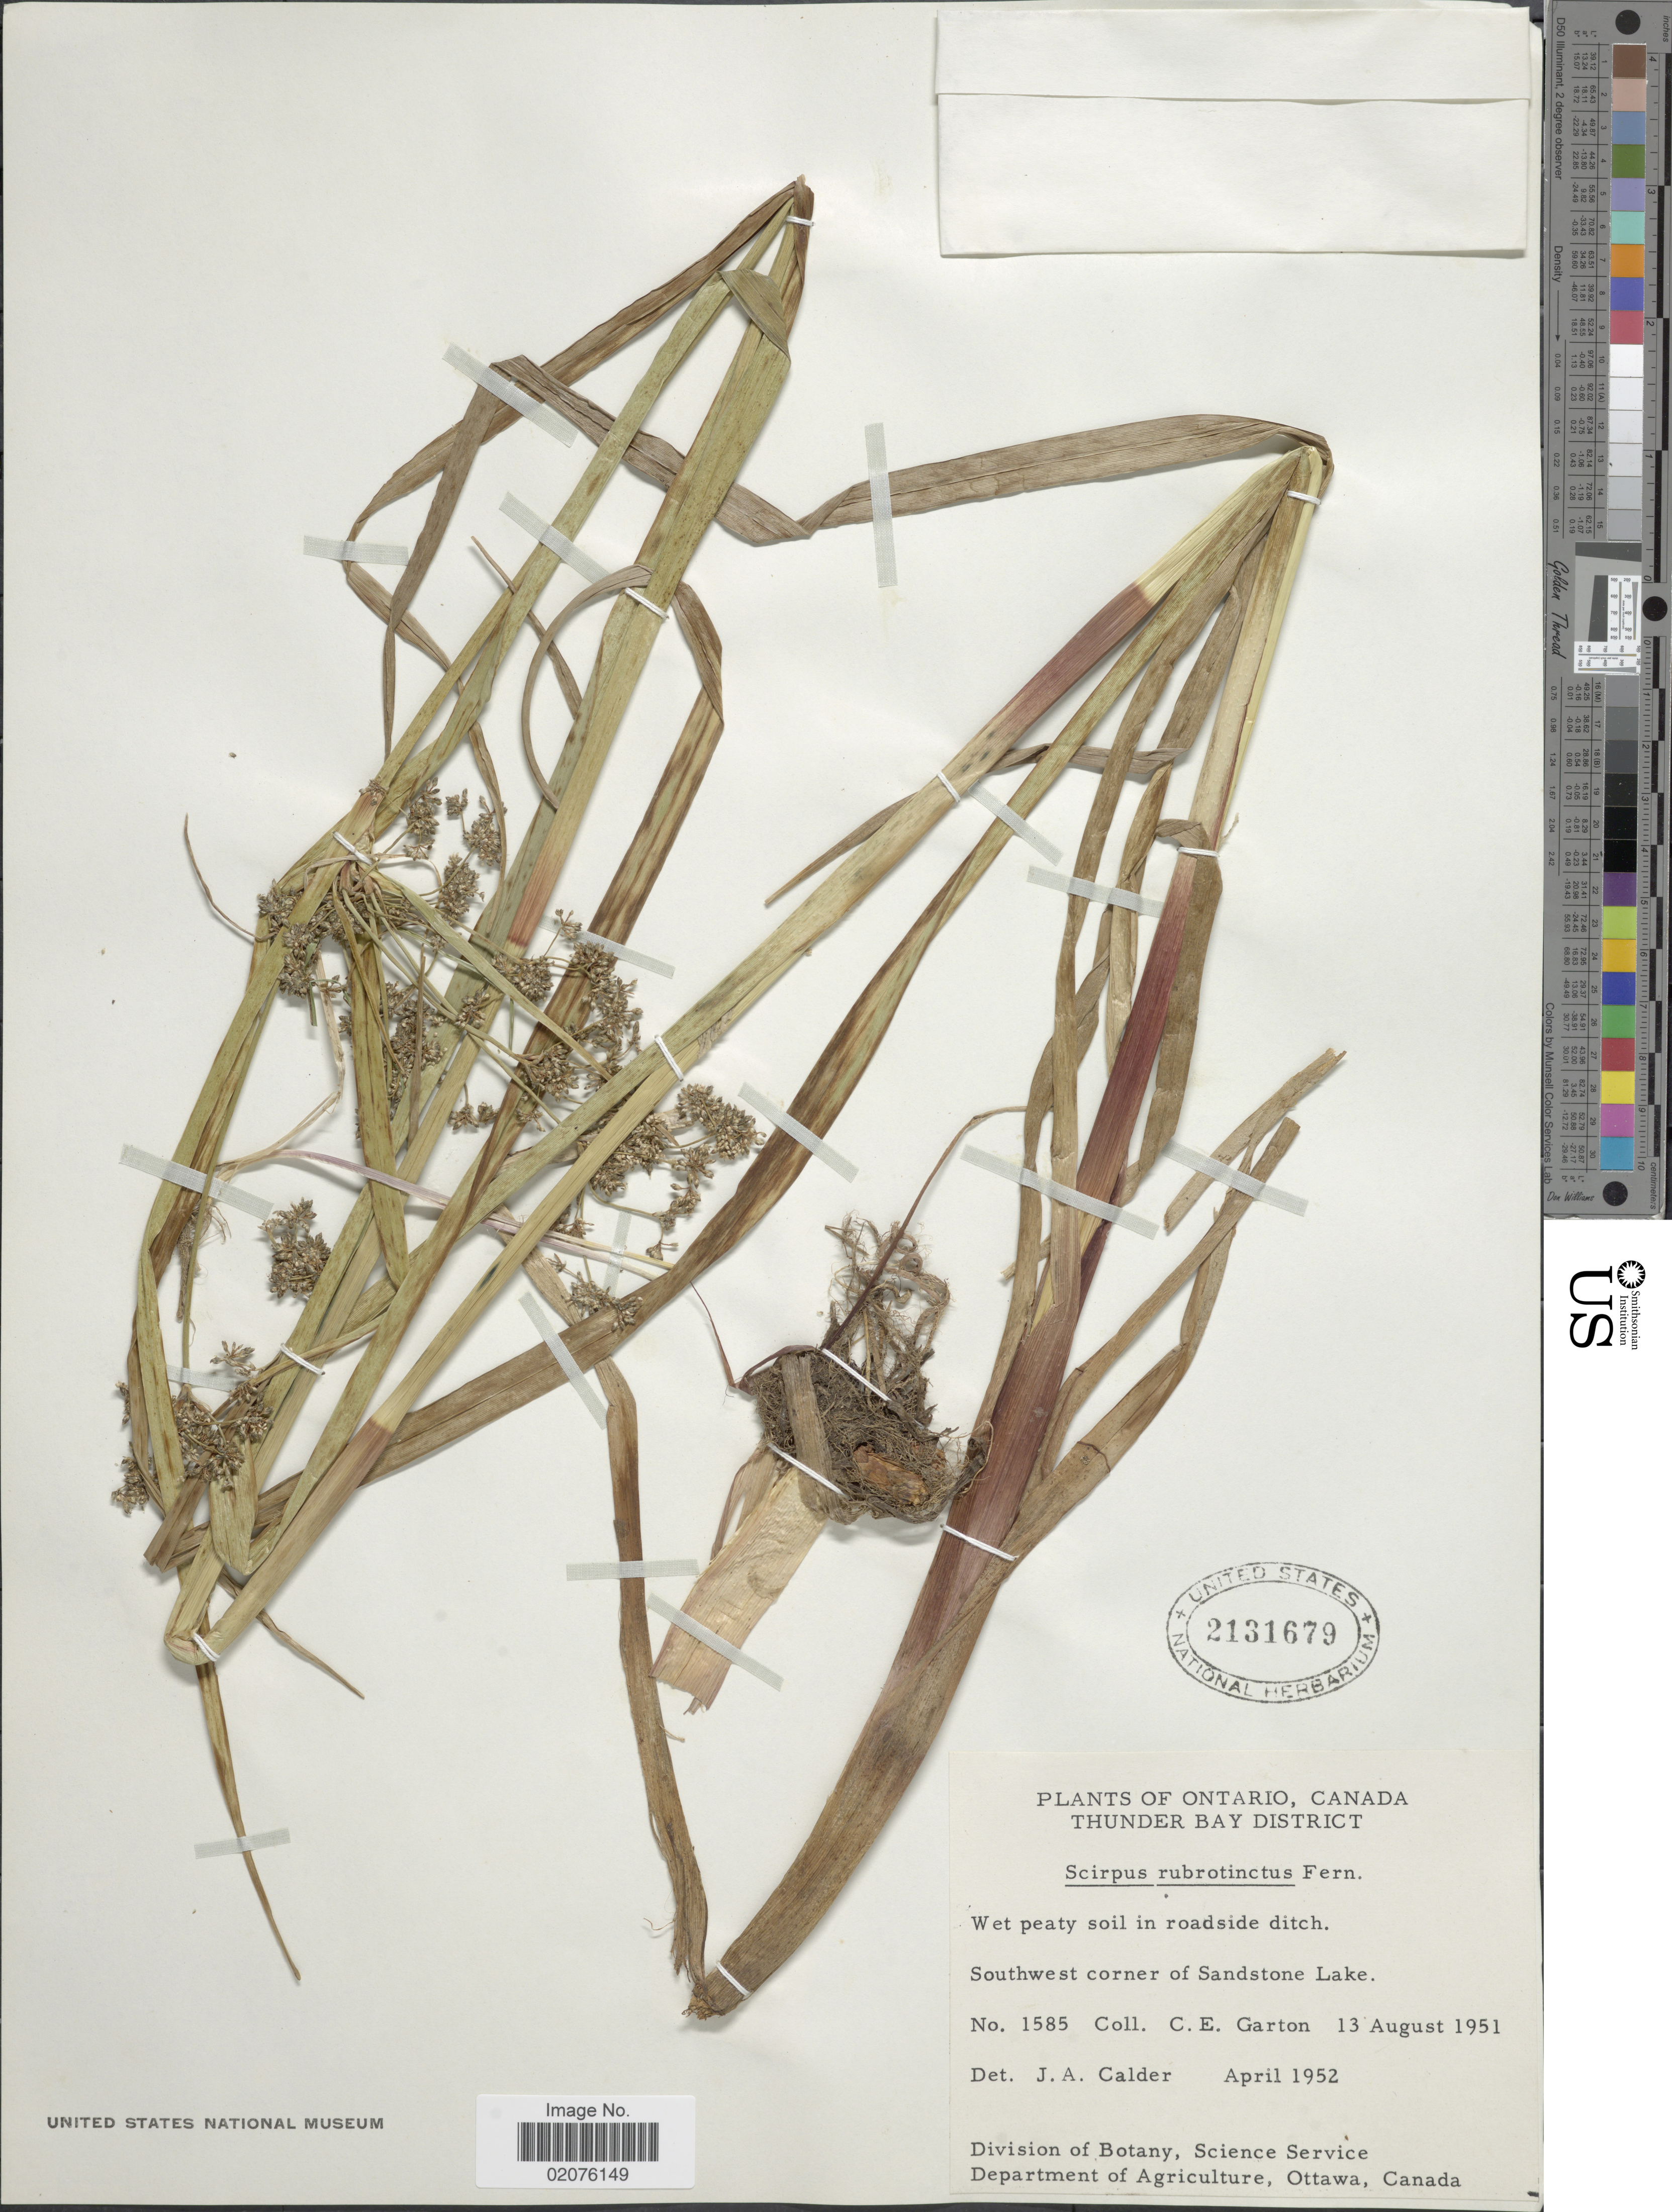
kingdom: Plantae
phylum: Tracheophyta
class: Liliopsida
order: Poales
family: Cyperaceae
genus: Scirpus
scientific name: Scirpus microcarpus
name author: J. Presl & C. Presl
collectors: C. E. Garton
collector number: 1585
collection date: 1952-04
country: Canada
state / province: Ontario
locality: Thunder Bay District, Southwest corner of Sandstone Lake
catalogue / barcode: US 2131679